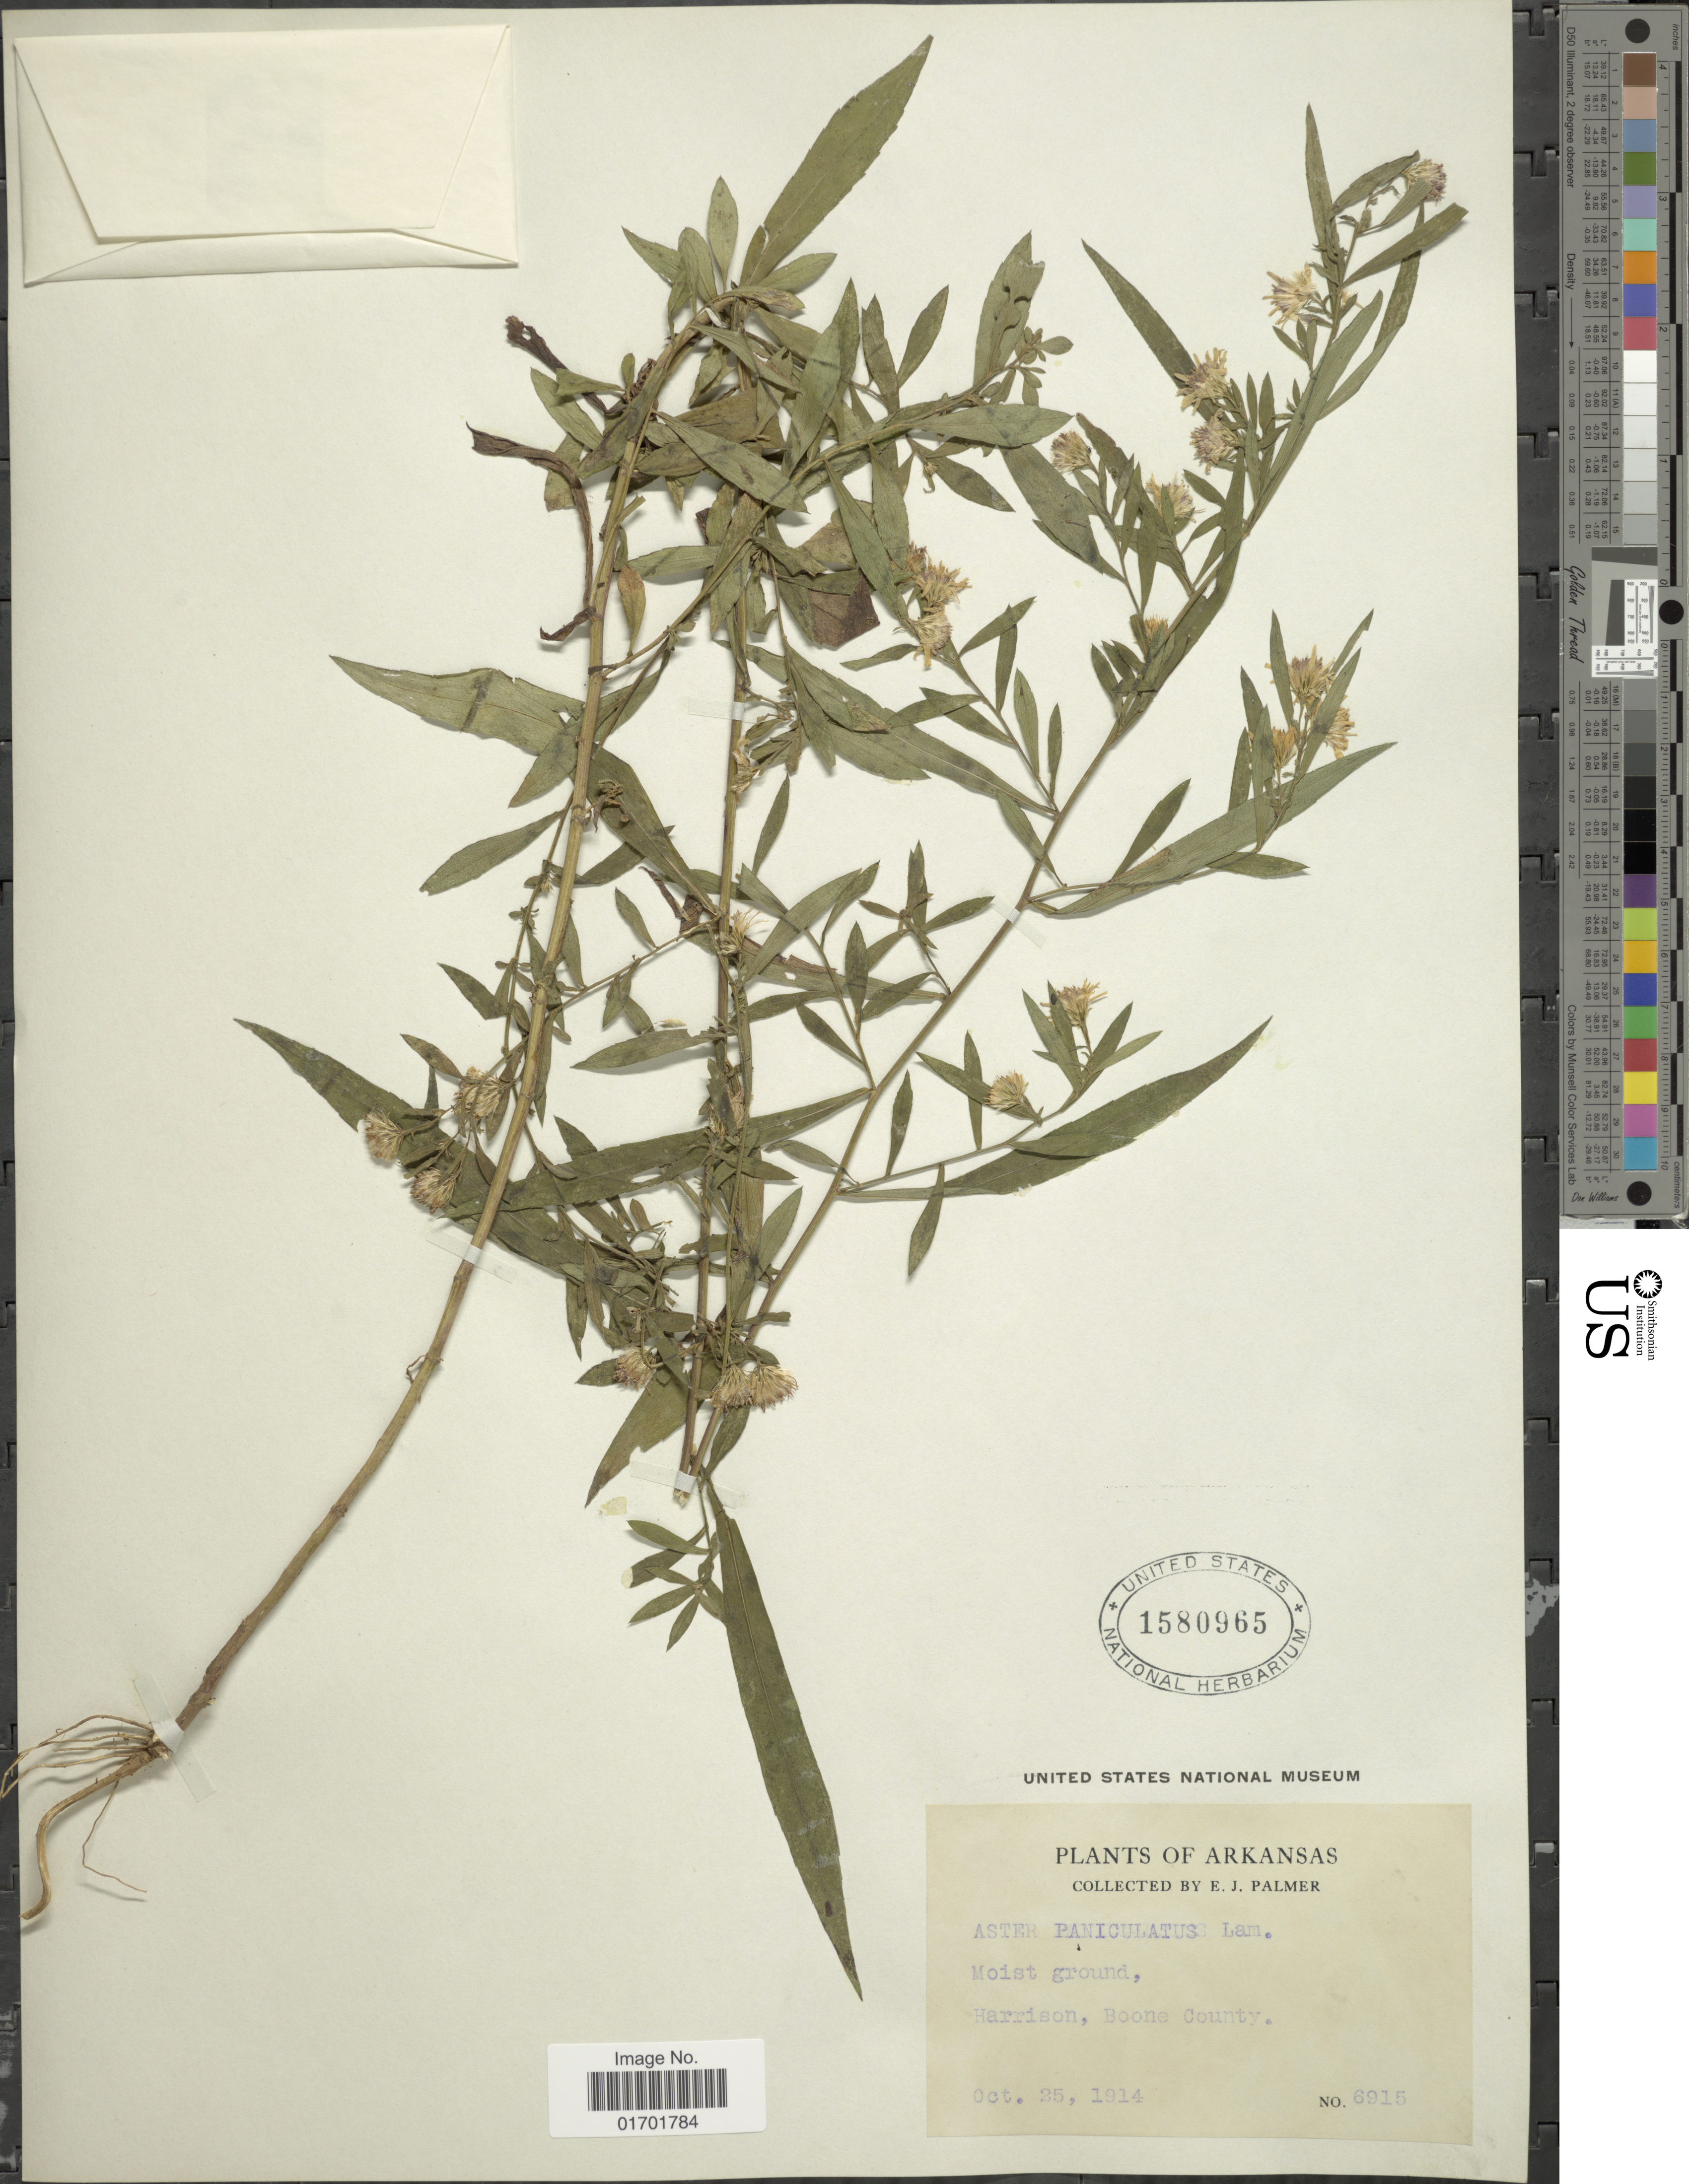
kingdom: Plantae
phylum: Tracheophyta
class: Magnoliopsida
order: Asterales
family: Asteraceae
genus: Symphyotrichum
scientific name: Symphyotrichum lanceolatum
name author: (Willd.) G.L. Nesom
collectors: E. J. Palmer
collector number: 6915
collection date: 1914-10-25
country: United States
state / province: Arkansas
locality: Harrison, Boons County.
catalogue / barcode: US 1580965